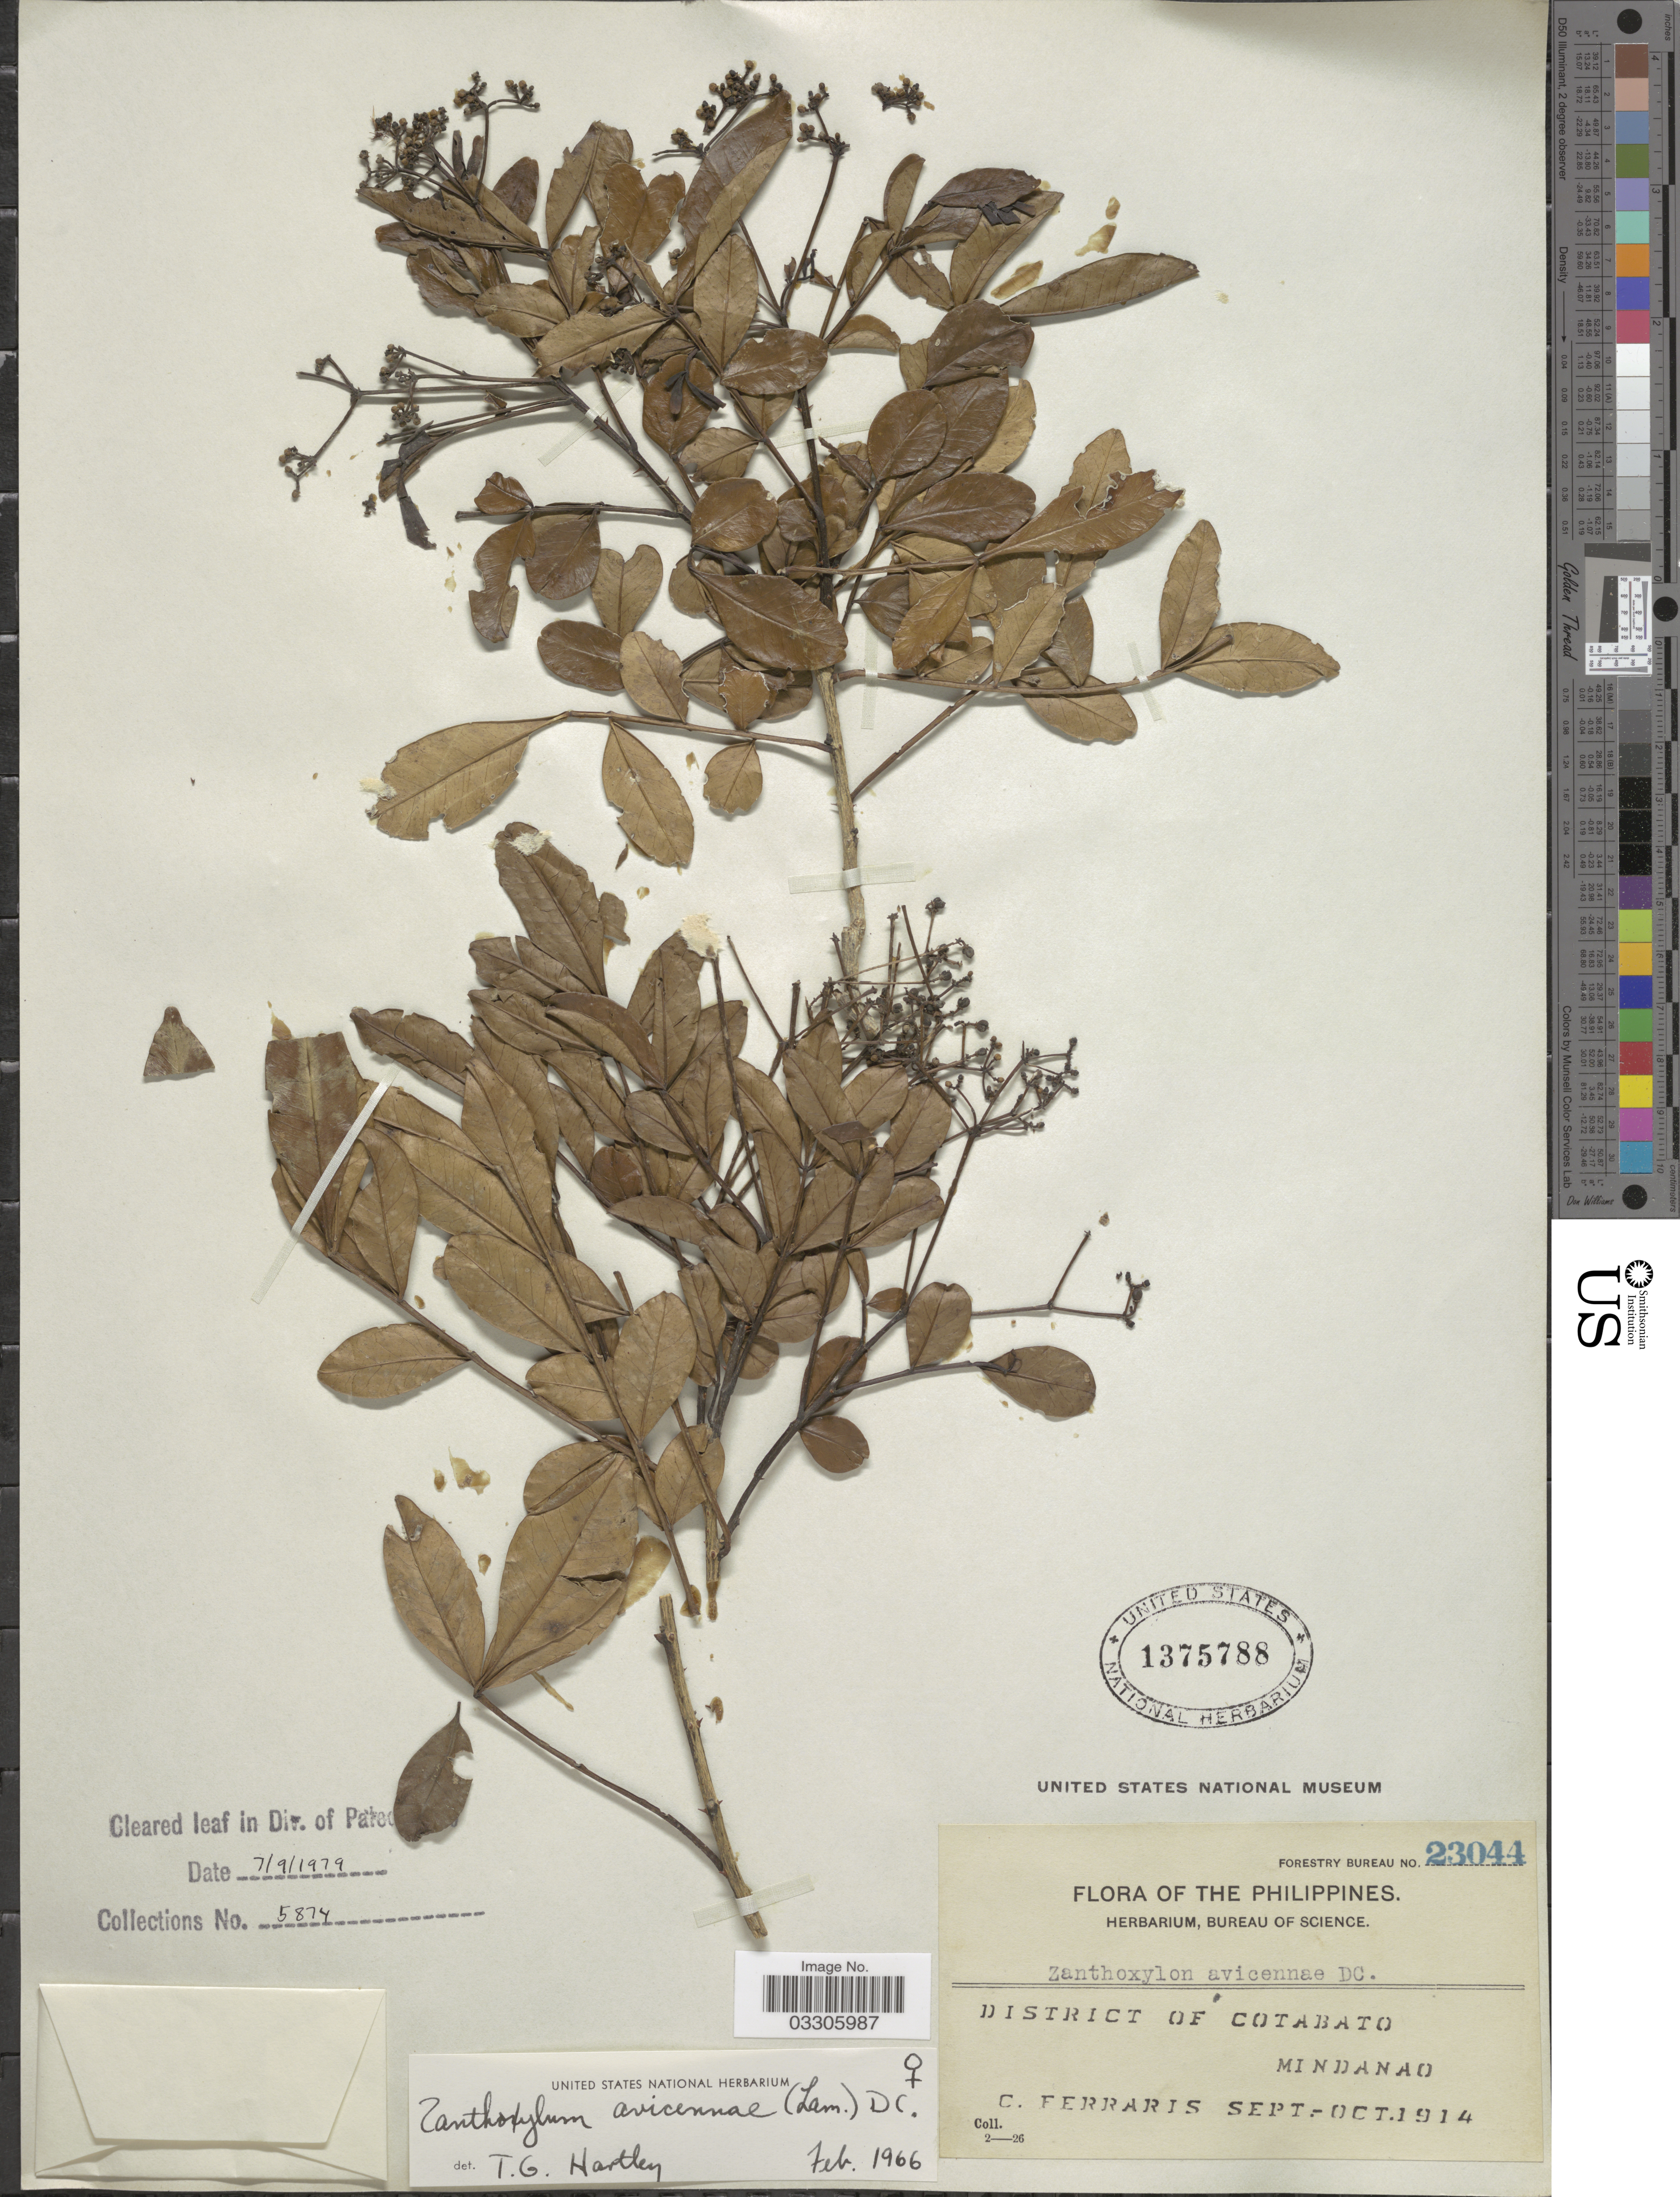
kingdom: Plantae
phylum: Tracheophyta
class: Magnoliopsida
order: Sapindales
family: Rutaceae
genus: Zanthoxylum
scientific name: Zanthoxylum avicennae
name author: (Lam.) DC.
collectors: C. Ferraris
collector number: Forestry Bureau 23044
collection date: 1914-09/1914-10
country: Philippines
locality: District of Cotabato, Mindanao.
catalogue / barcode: US 1375788